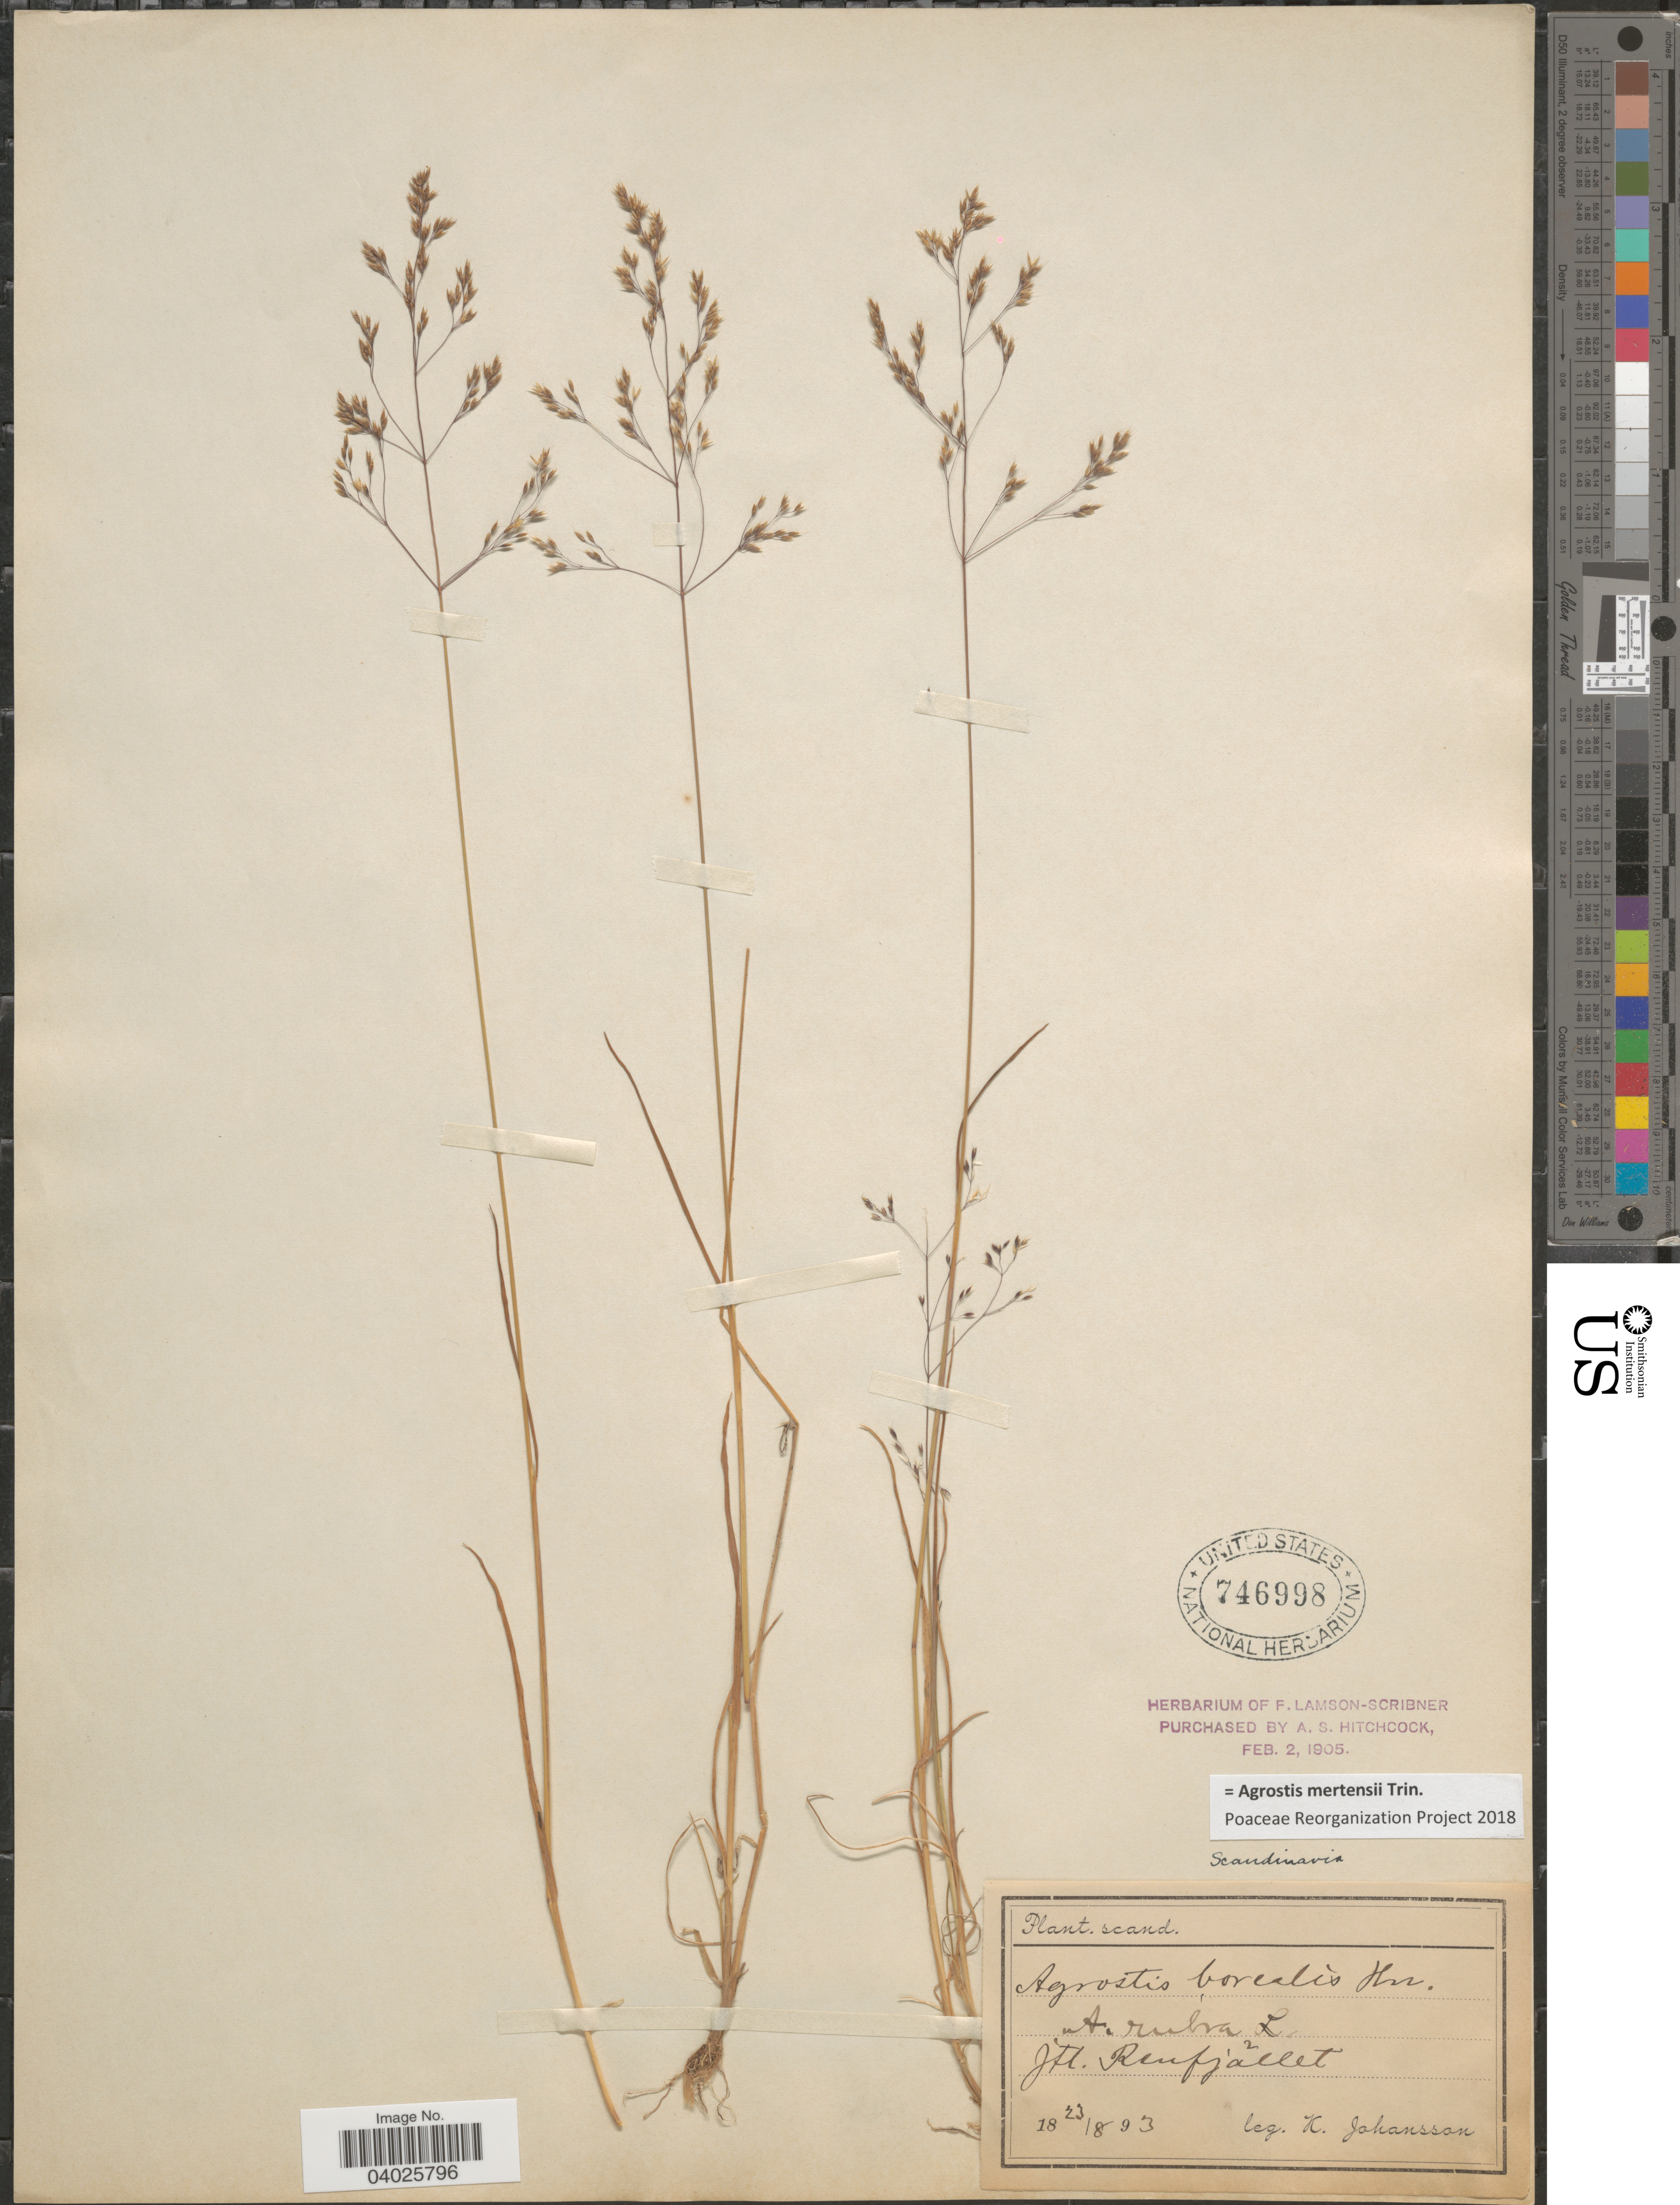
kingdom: Plantae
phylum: Tracheophyta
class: Liliopsida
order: Poales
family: Poaceae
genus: Agrostis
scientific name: Agrostis mertensii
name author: Trin.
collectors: H. Johansson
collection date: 1893-08-23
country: Sweden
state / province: Jämtland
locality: Scand. Jtl. Renfjället.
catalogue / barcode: US 746998